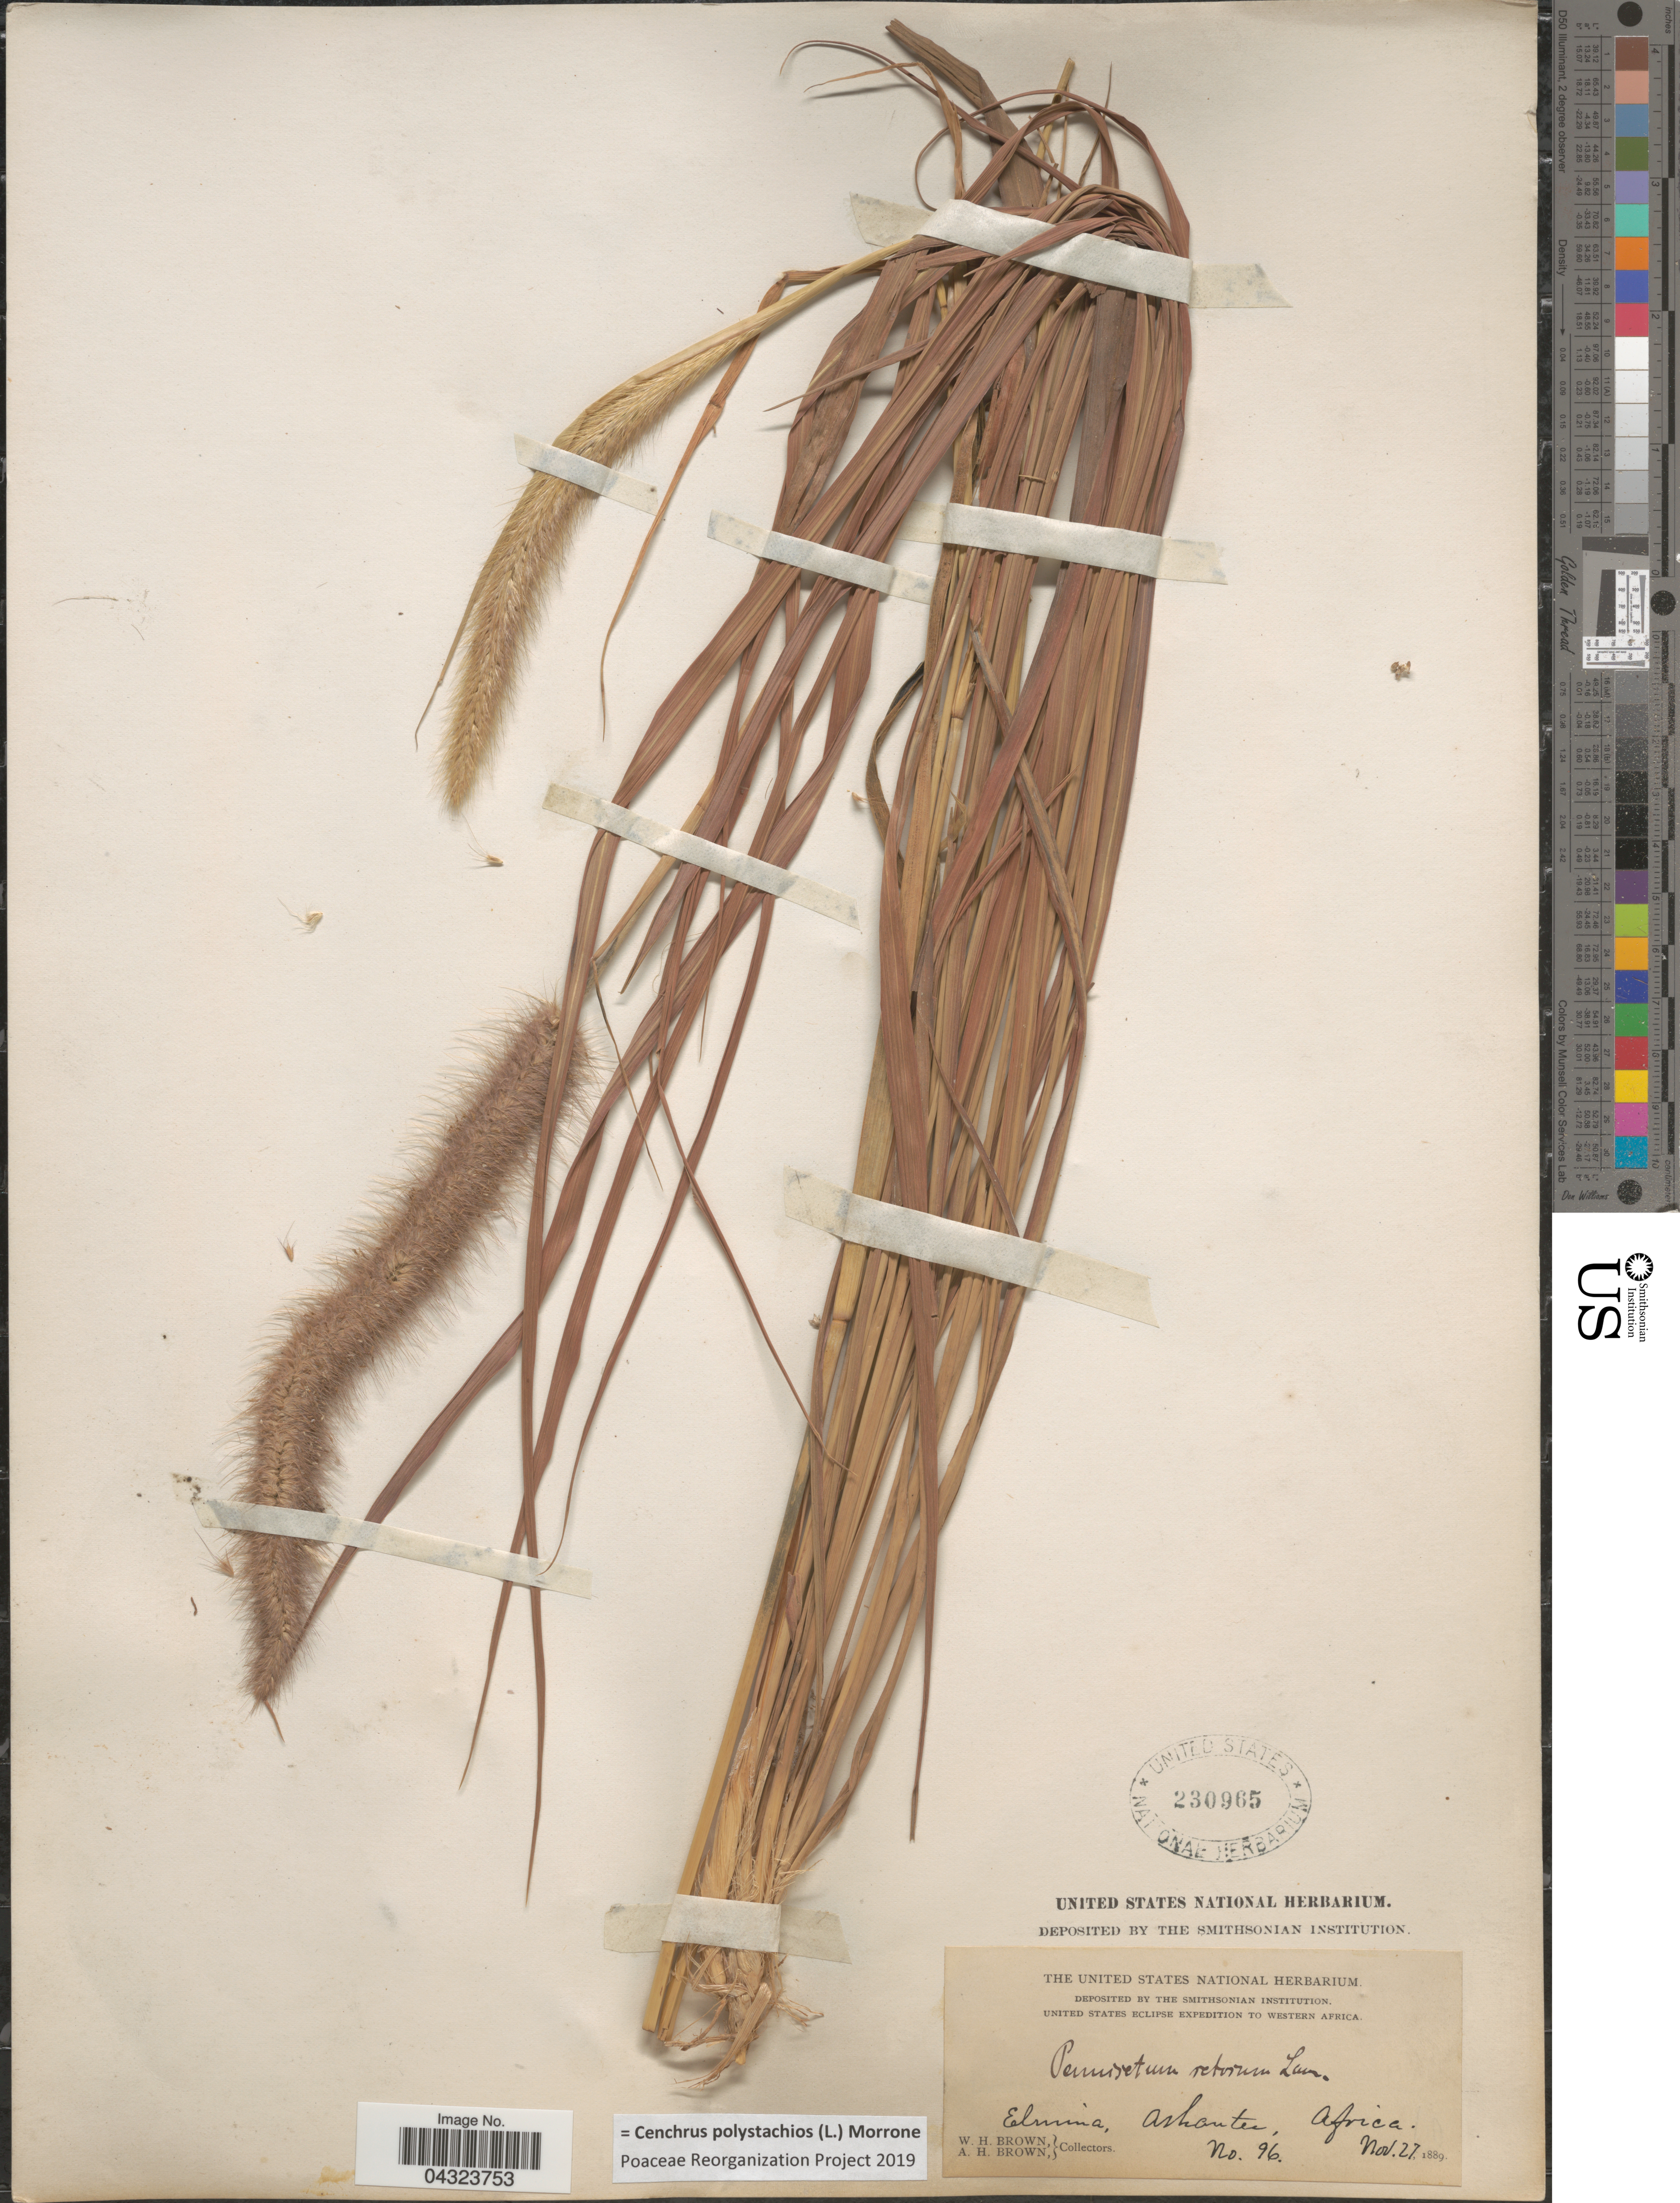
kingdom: Plantae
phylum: Tracheophyta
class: Liliopsida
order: Poales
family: Poaceae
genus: Cenchrus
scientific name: Cenchrus polystachios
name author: (L.) Morrone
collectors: W. H. Brown & A. H. Brown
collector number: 96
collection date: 1889-11-27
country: Ghana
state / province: Ashanti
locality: United States Eclipse Expedition to Western Africa. Elmina, Ashantee.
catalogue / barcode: US 230965